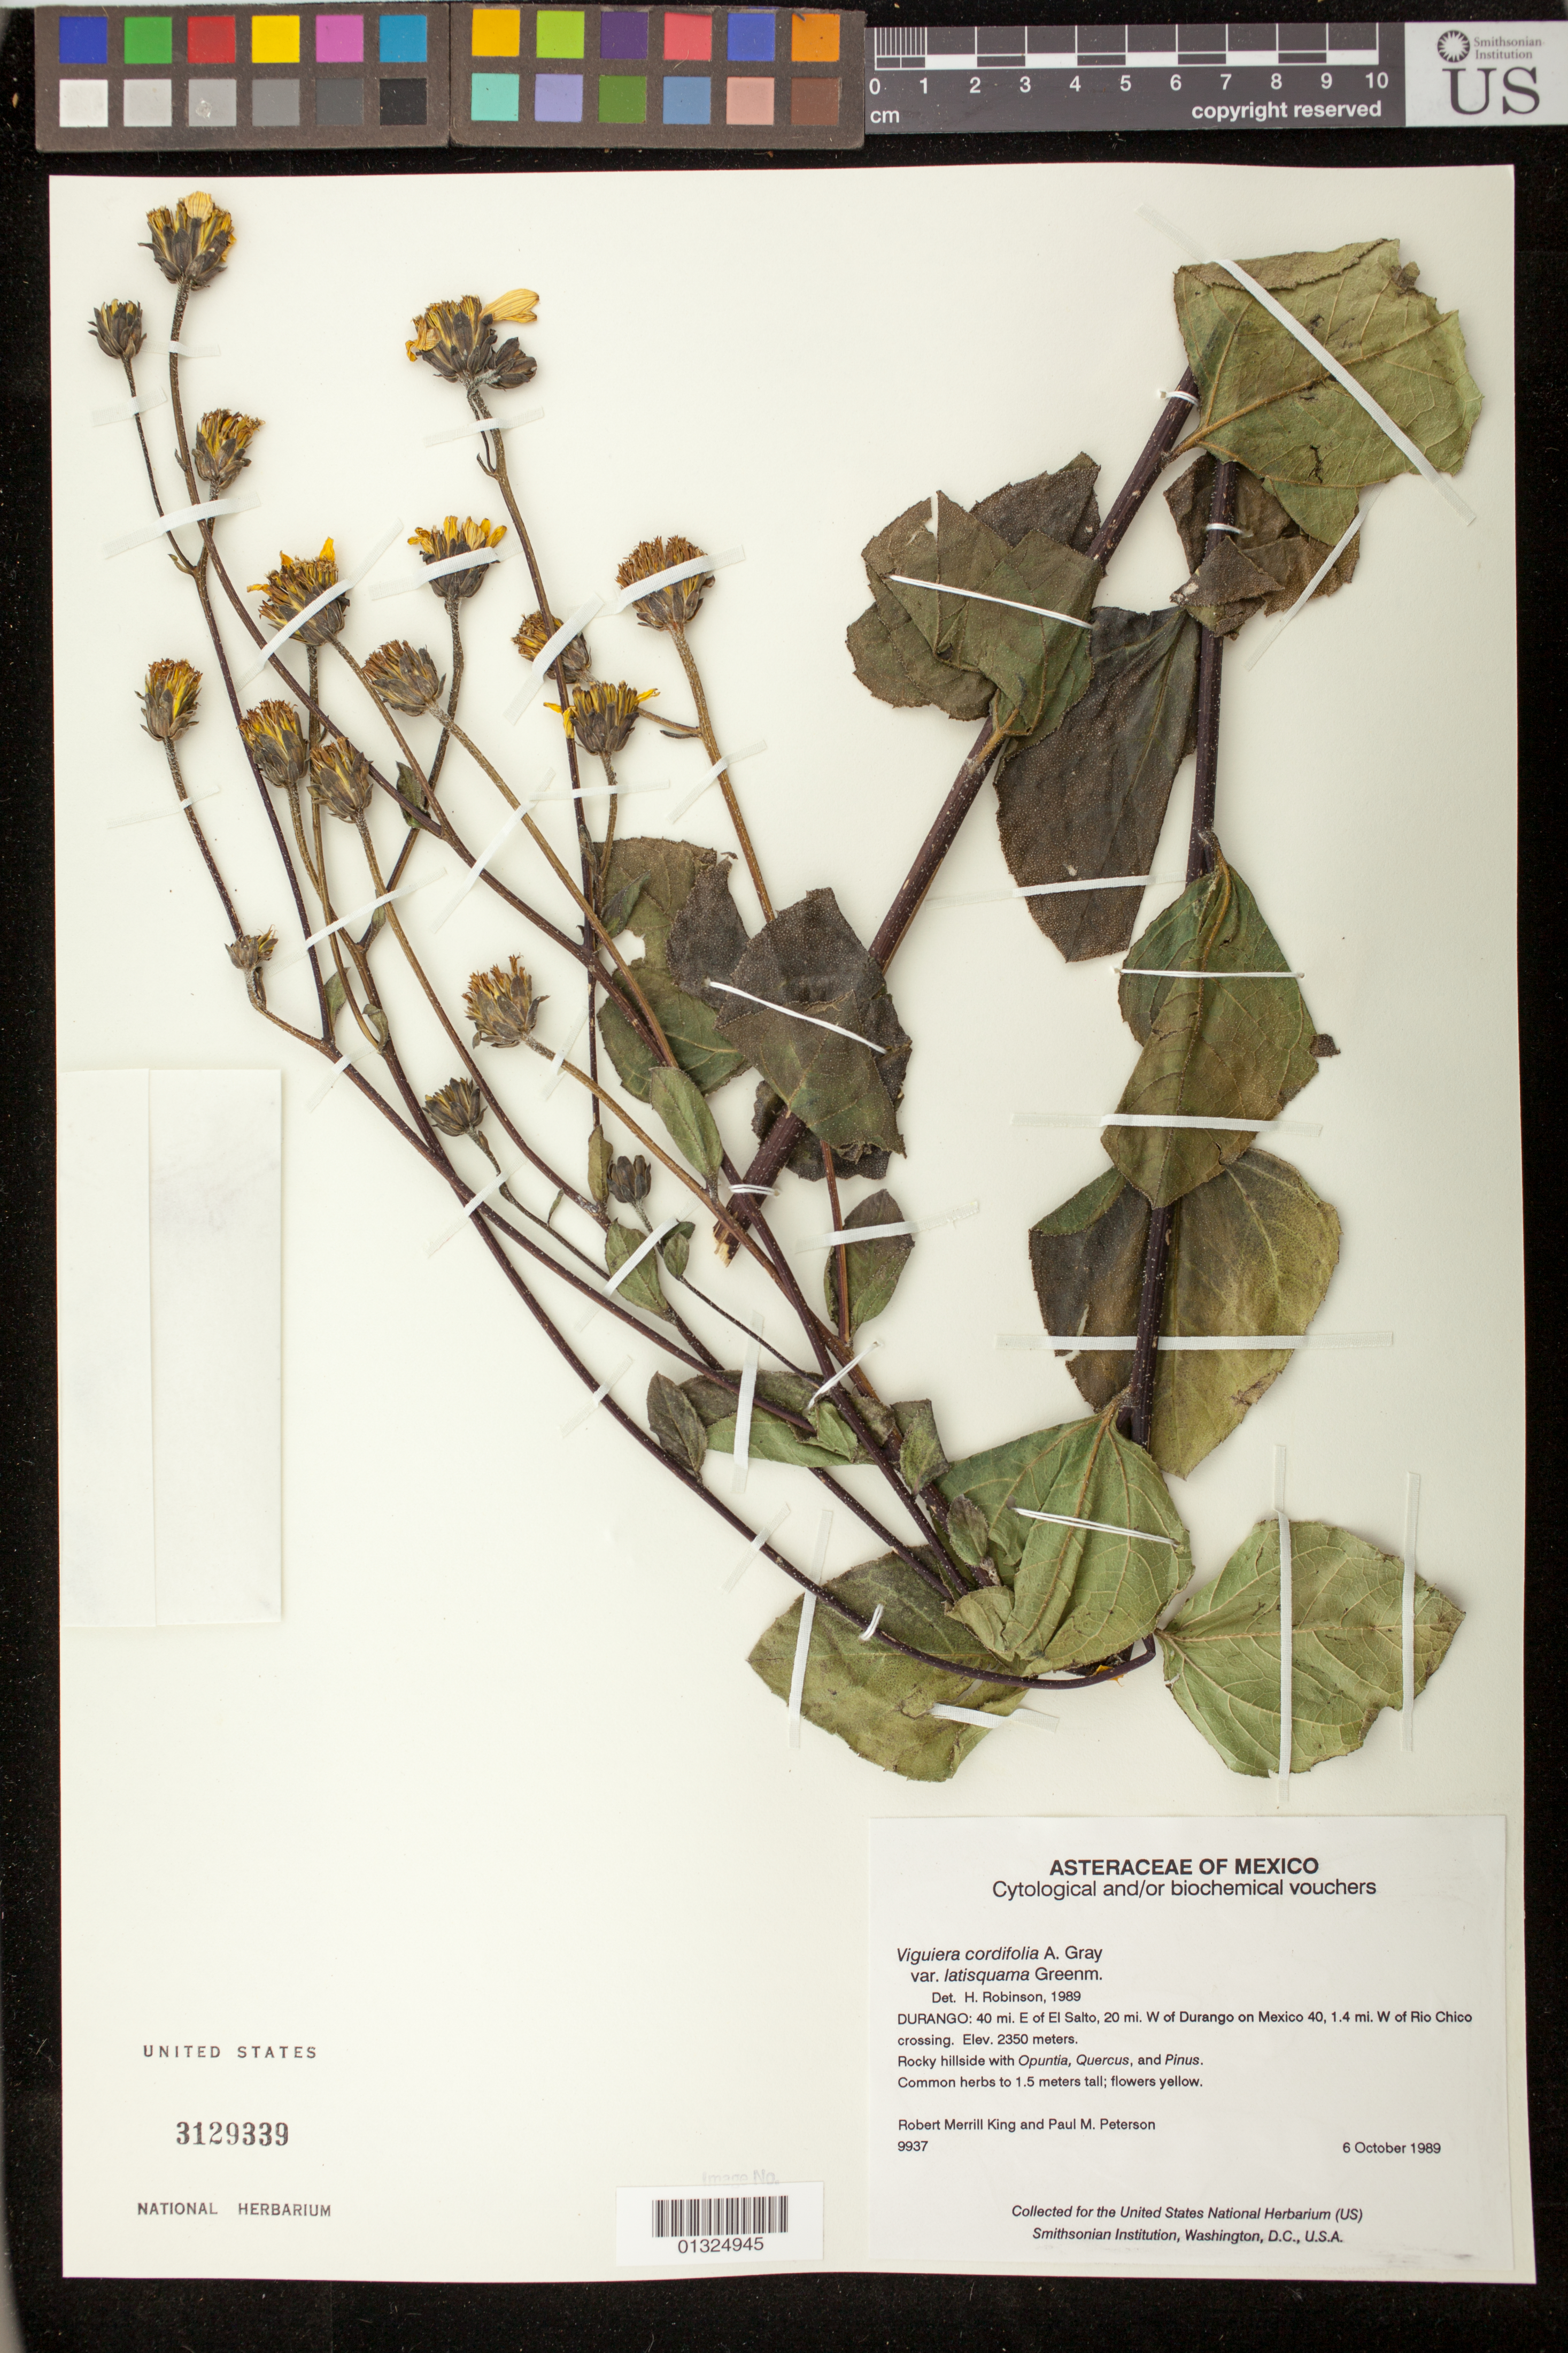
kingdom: Plantae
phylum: Tracheophyta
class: Magnoliopsida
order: Asterales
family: Asteraceae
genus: Aldama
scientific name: Aldama cordifolia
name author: (A. Gray) E.E. Schill. & Panero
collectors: R. M. King & J. W. Peterson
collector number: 9937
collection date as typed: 6 October 1989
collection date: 1989-10-06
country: Mexico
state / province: Durango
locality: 40 mi E of El Salto, 20 mi W of Durango on Mexico 40, 1.4 mi W of Rio Chico crossing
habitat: Rocky hillside with Opuntia, Quercus, and Pinus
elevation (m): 2350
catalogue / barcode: US 3129339